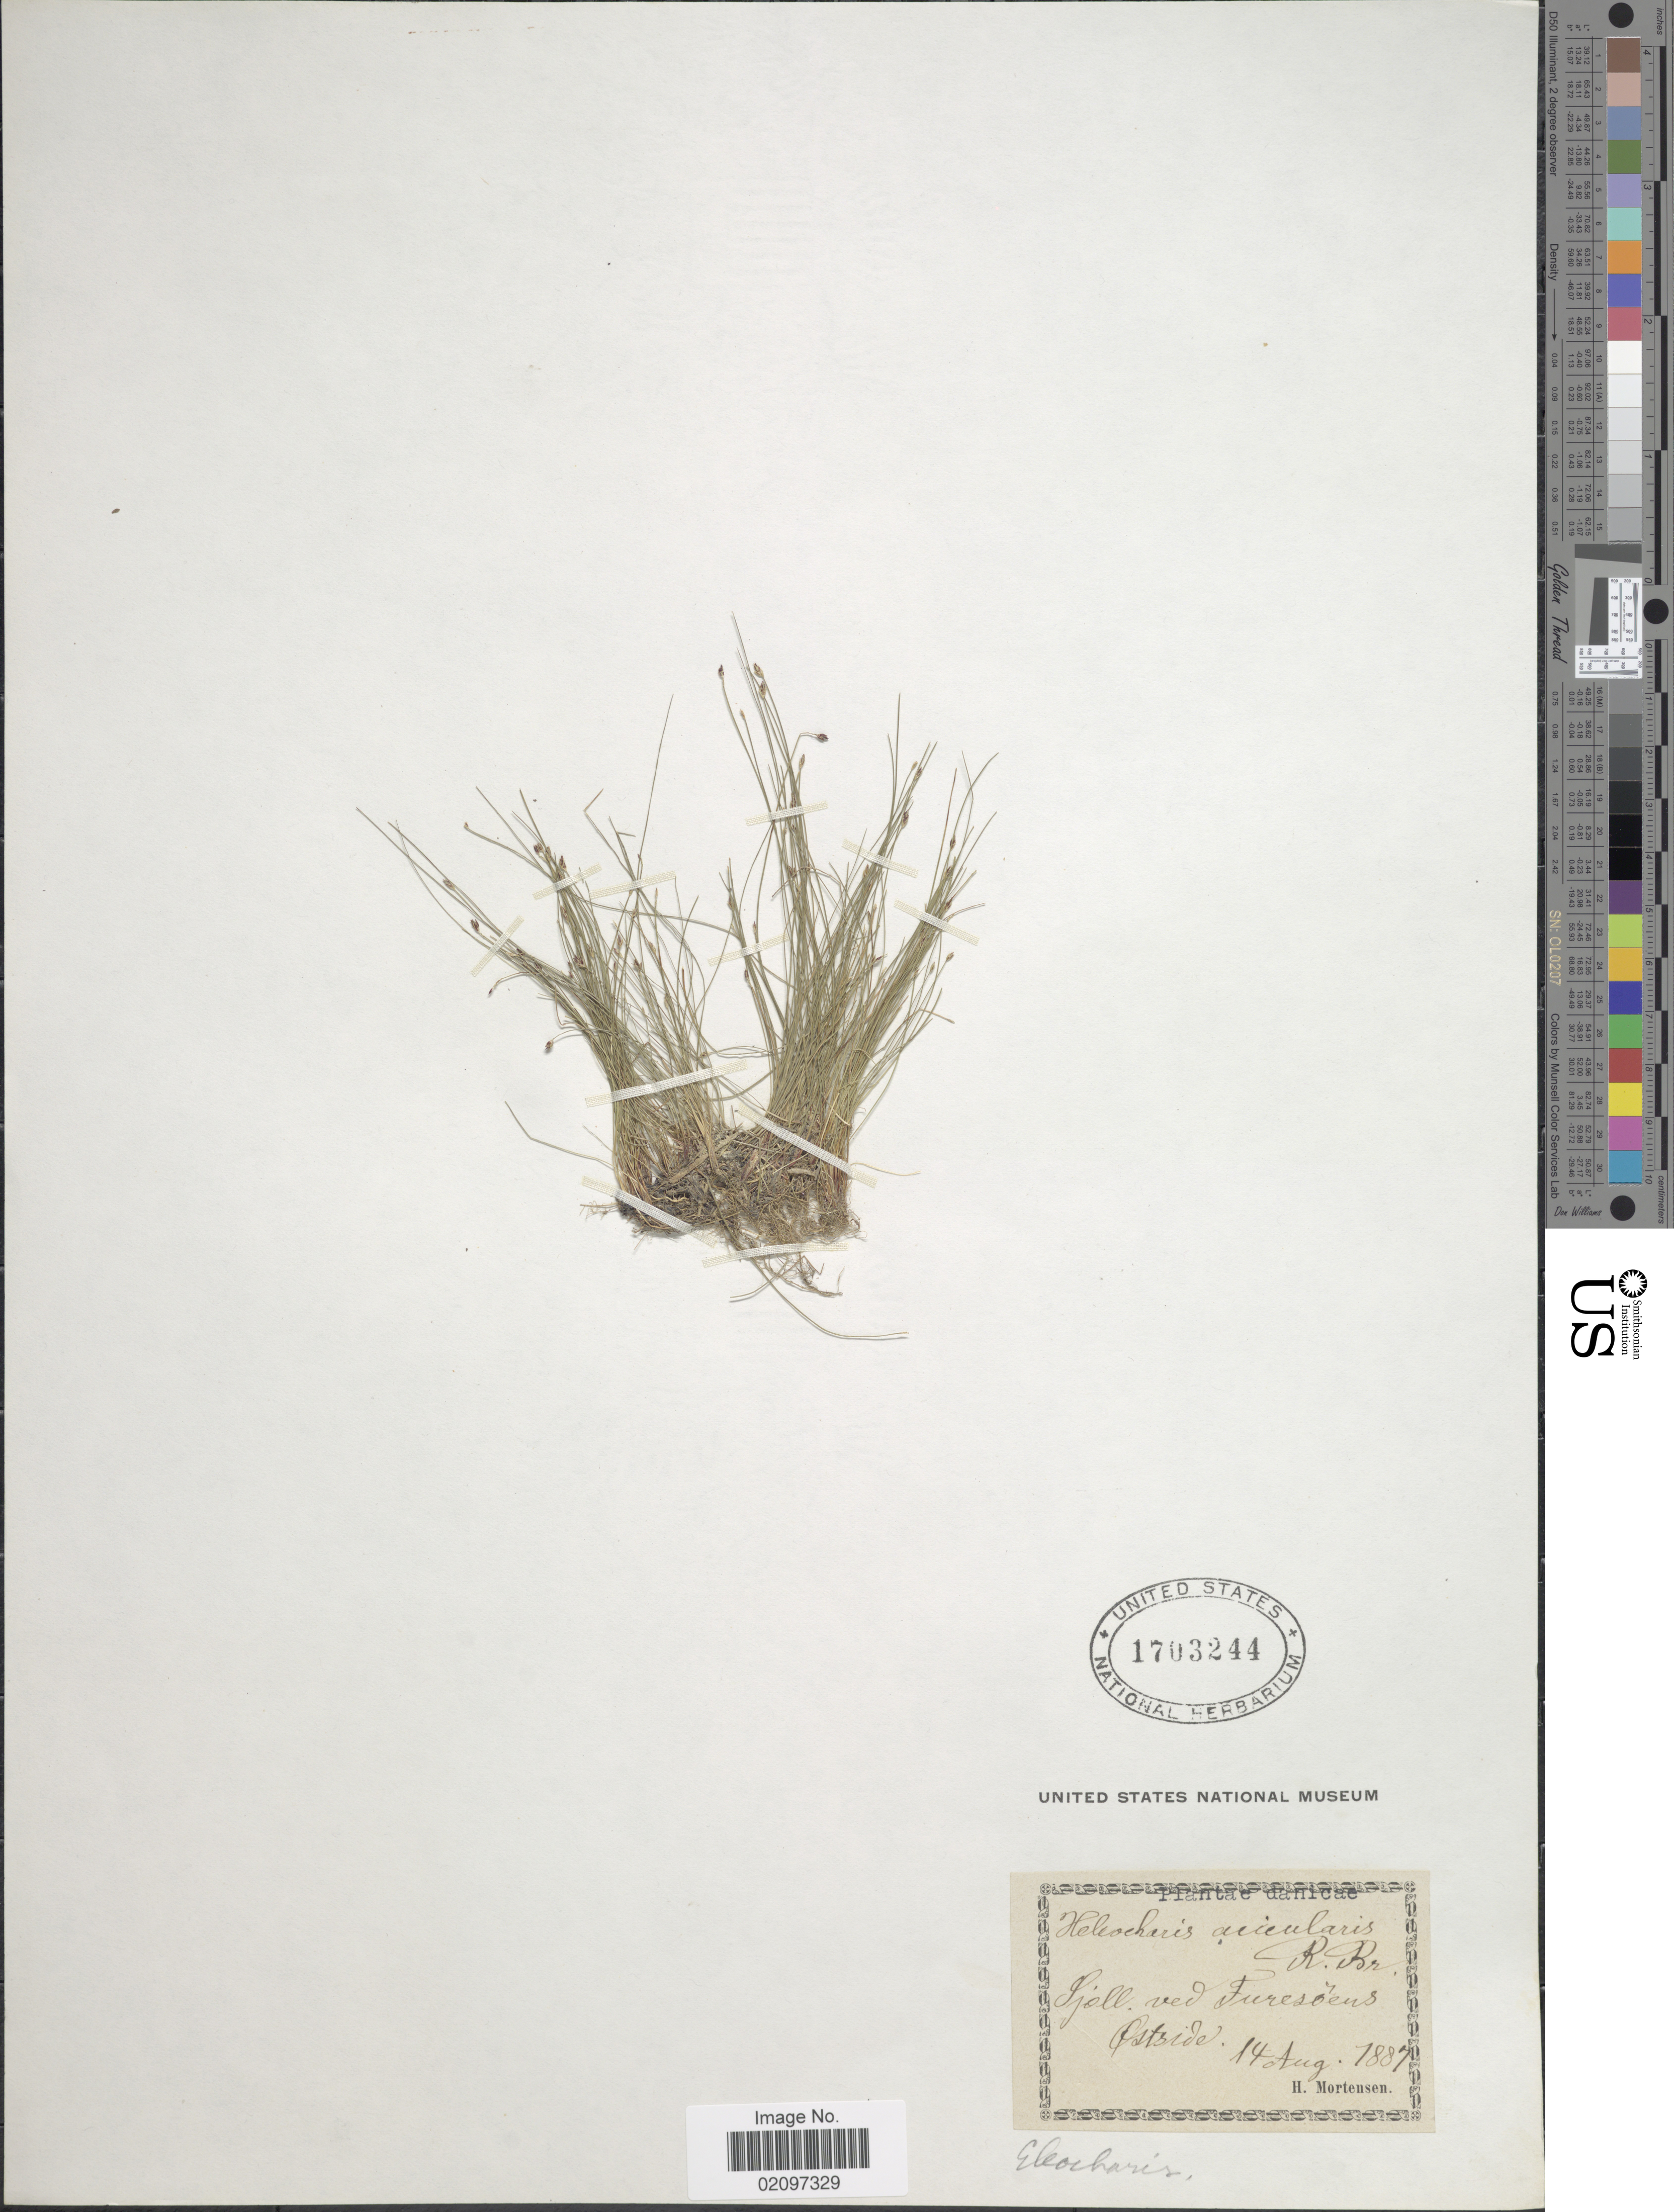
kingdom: Plantae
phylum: Tracheophyta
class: Liliopsida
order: Poales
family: Cyperaceae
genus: Eleocharis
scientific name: Eleocharis acicularis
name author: (L.) Roem. & Schult.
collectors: H. Mortensen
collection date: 1887-08-14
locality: Sjoll. ved Furesoens Ostside.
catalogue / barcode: US 1703244